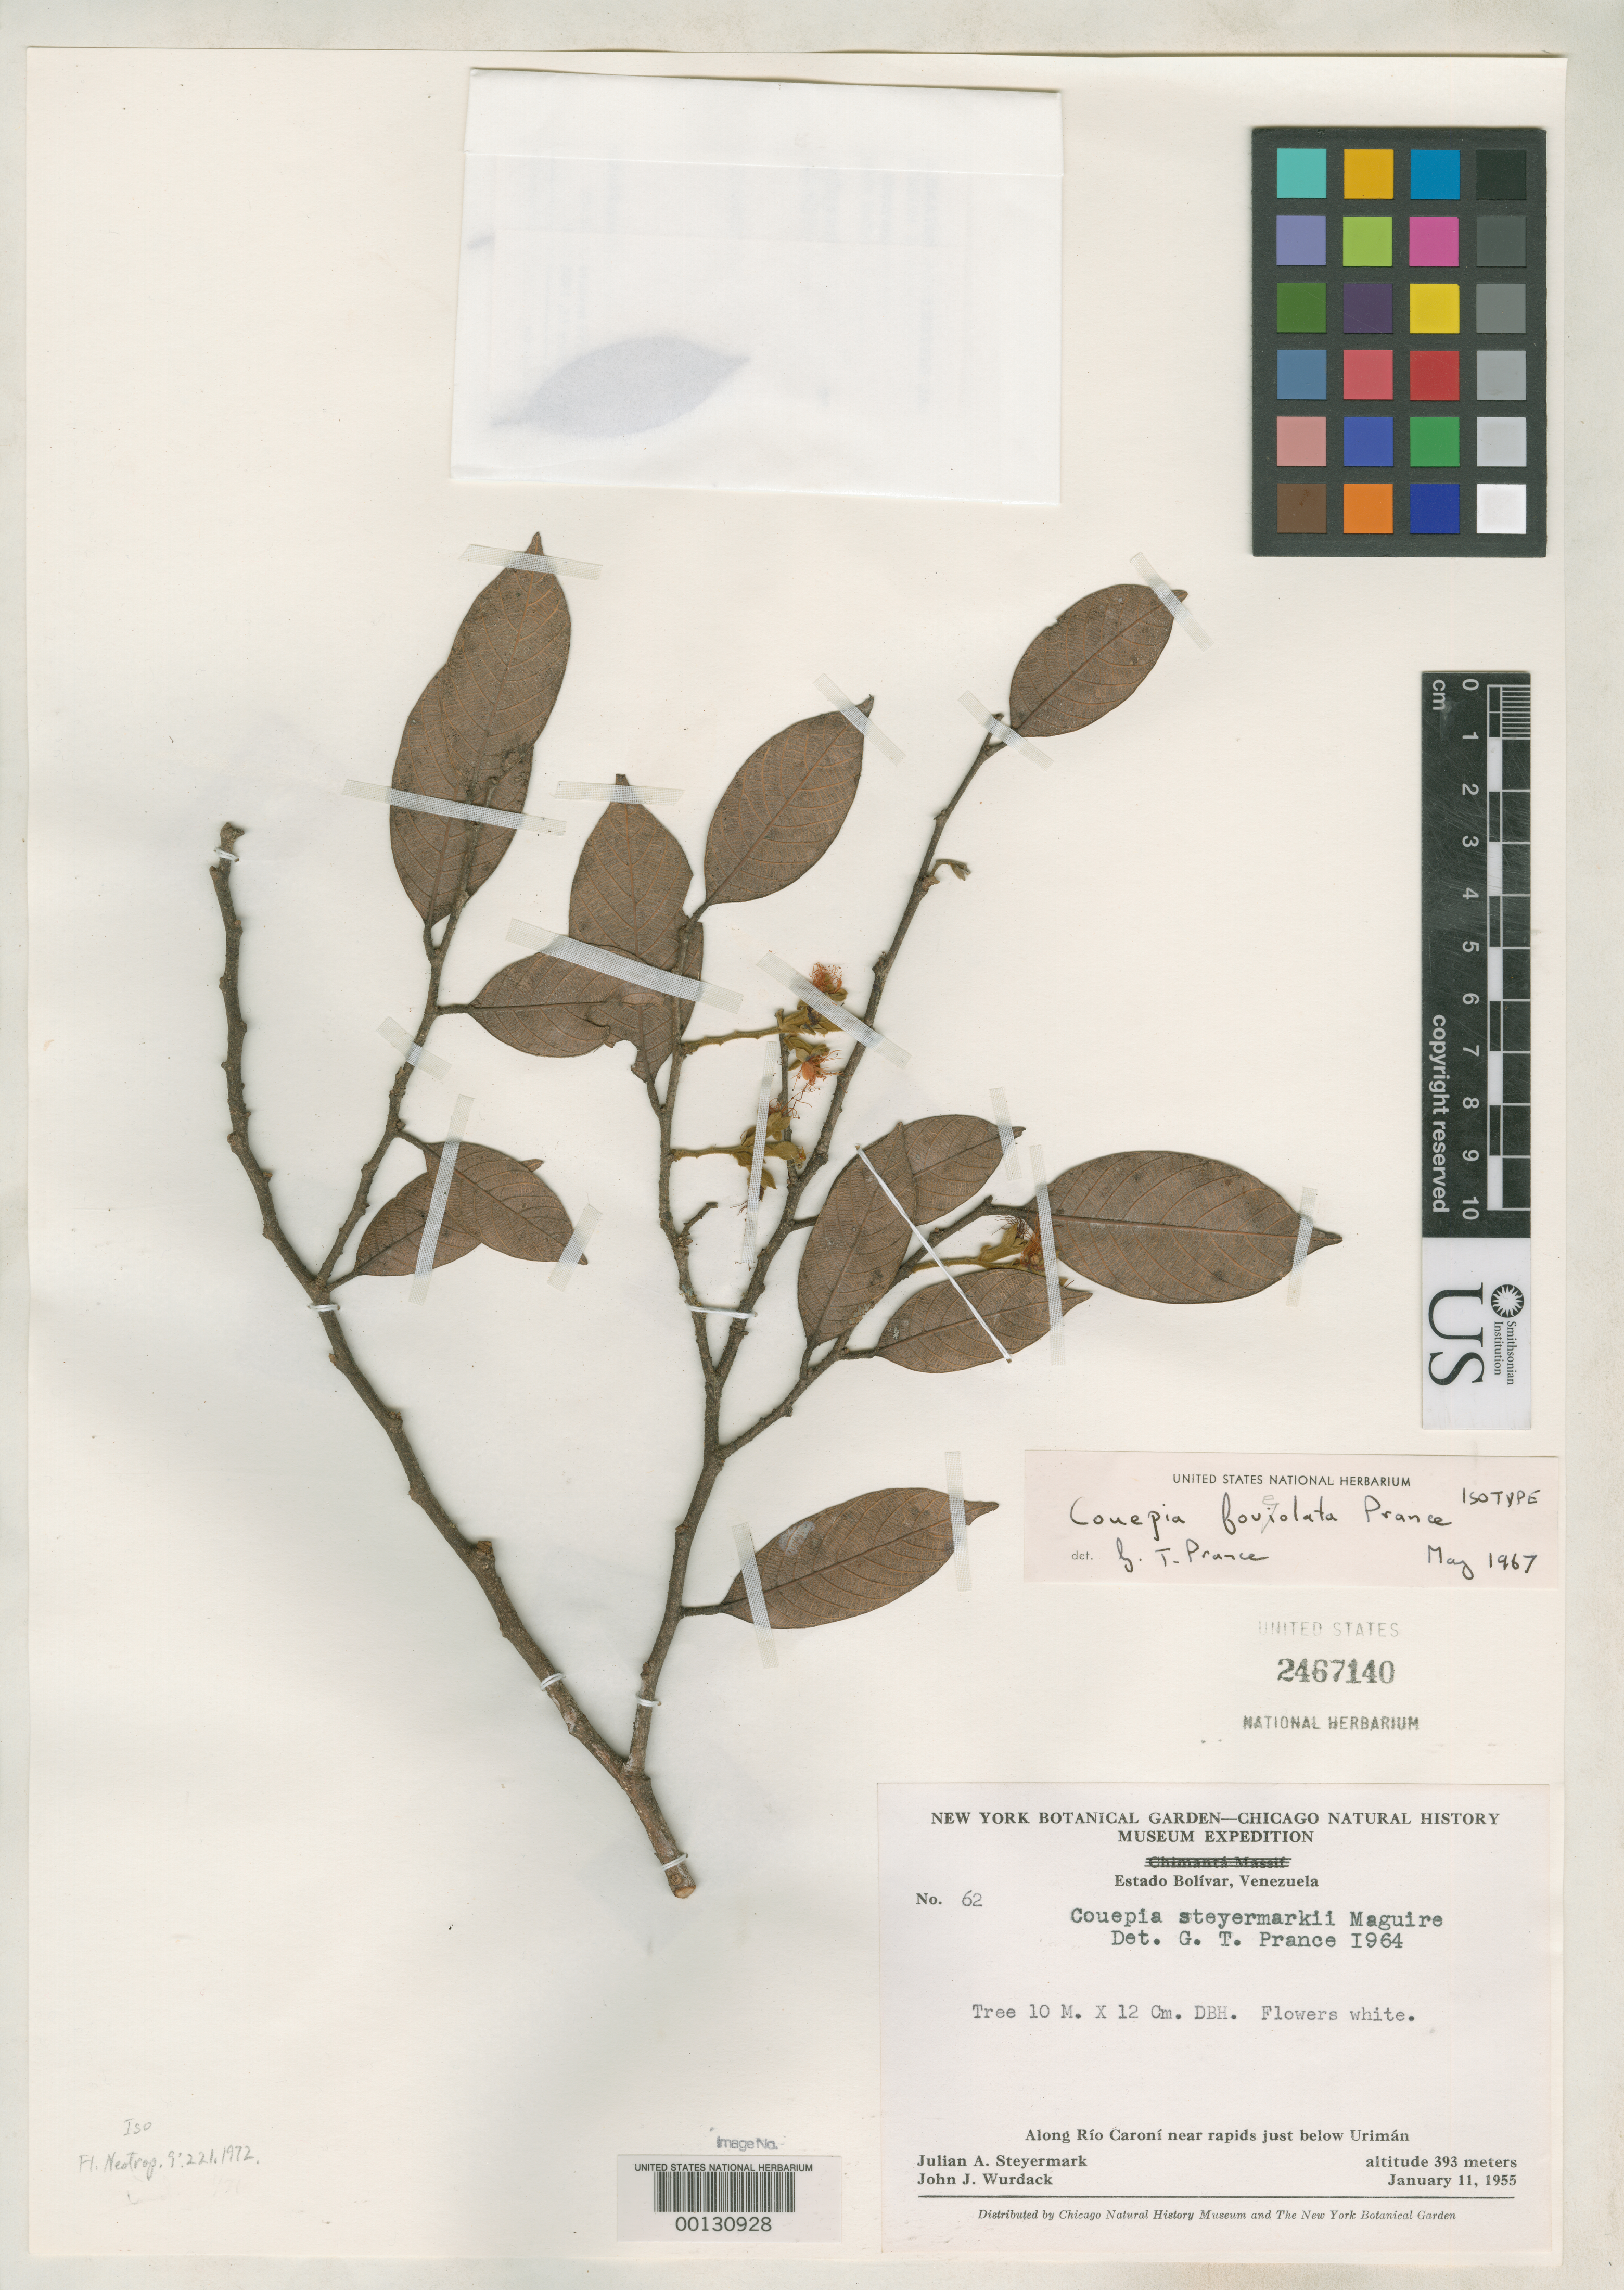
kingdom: Plantae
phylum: Tracheophyta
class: Magnoliopsida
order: Malpighiales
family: Chrysobalanaceae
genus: Couepia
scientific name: Couepia foveolata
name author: Prance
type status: Isotype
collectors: J. Steyermark & J. J. Wurdack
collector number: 62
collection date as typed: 11 Jan 1955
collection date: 1955-01-11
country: Venezuela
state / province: Bolivar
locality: Rio Caroni near rapids below Vriman.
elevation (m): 393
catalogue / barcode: US 2467140